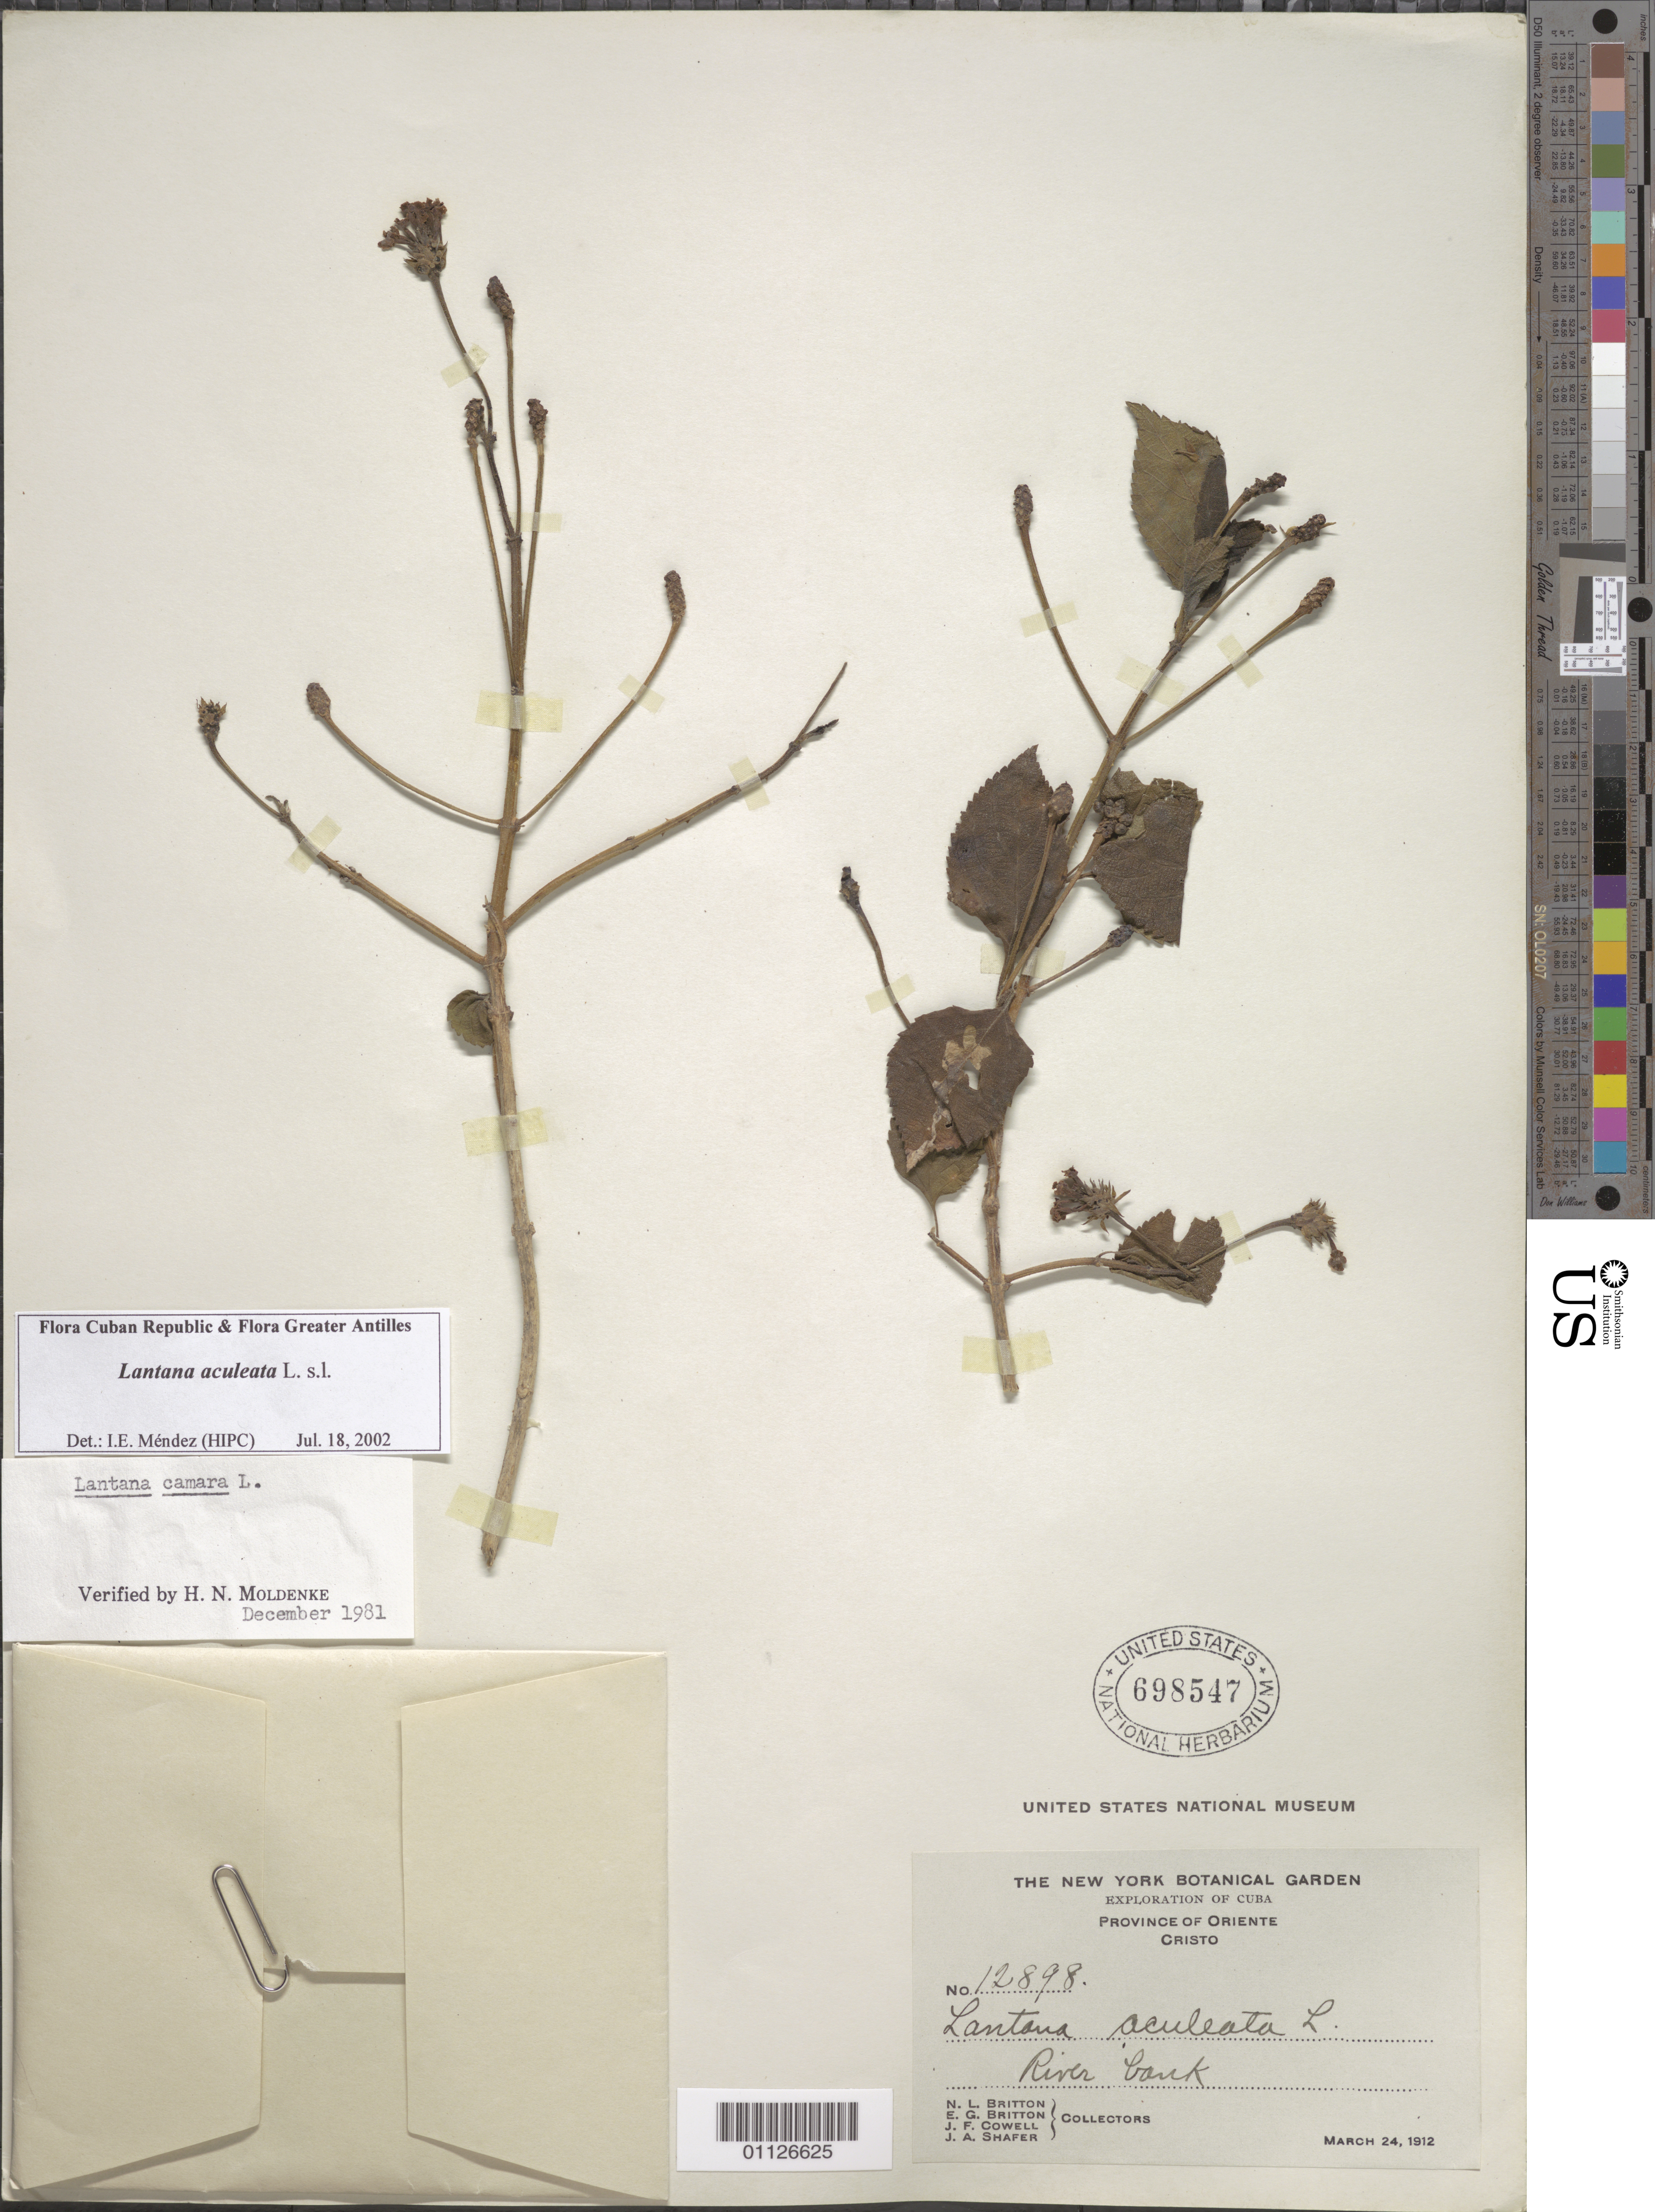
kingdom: Plantae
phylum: Tracheophyta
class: Magnoliopsida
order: Lamiales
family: Verbenaceae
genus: Lantana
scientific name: Lantana aculeata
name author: L.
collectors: N. Britton, E. G. Britton, J. F. Cowell & J. A. Shafer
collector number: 12898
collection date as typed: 24 Mar 1912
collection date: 1912-03-24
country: Cuba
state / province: Oriente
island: Cuba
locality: Cristo: River bank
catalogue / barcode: US 698547